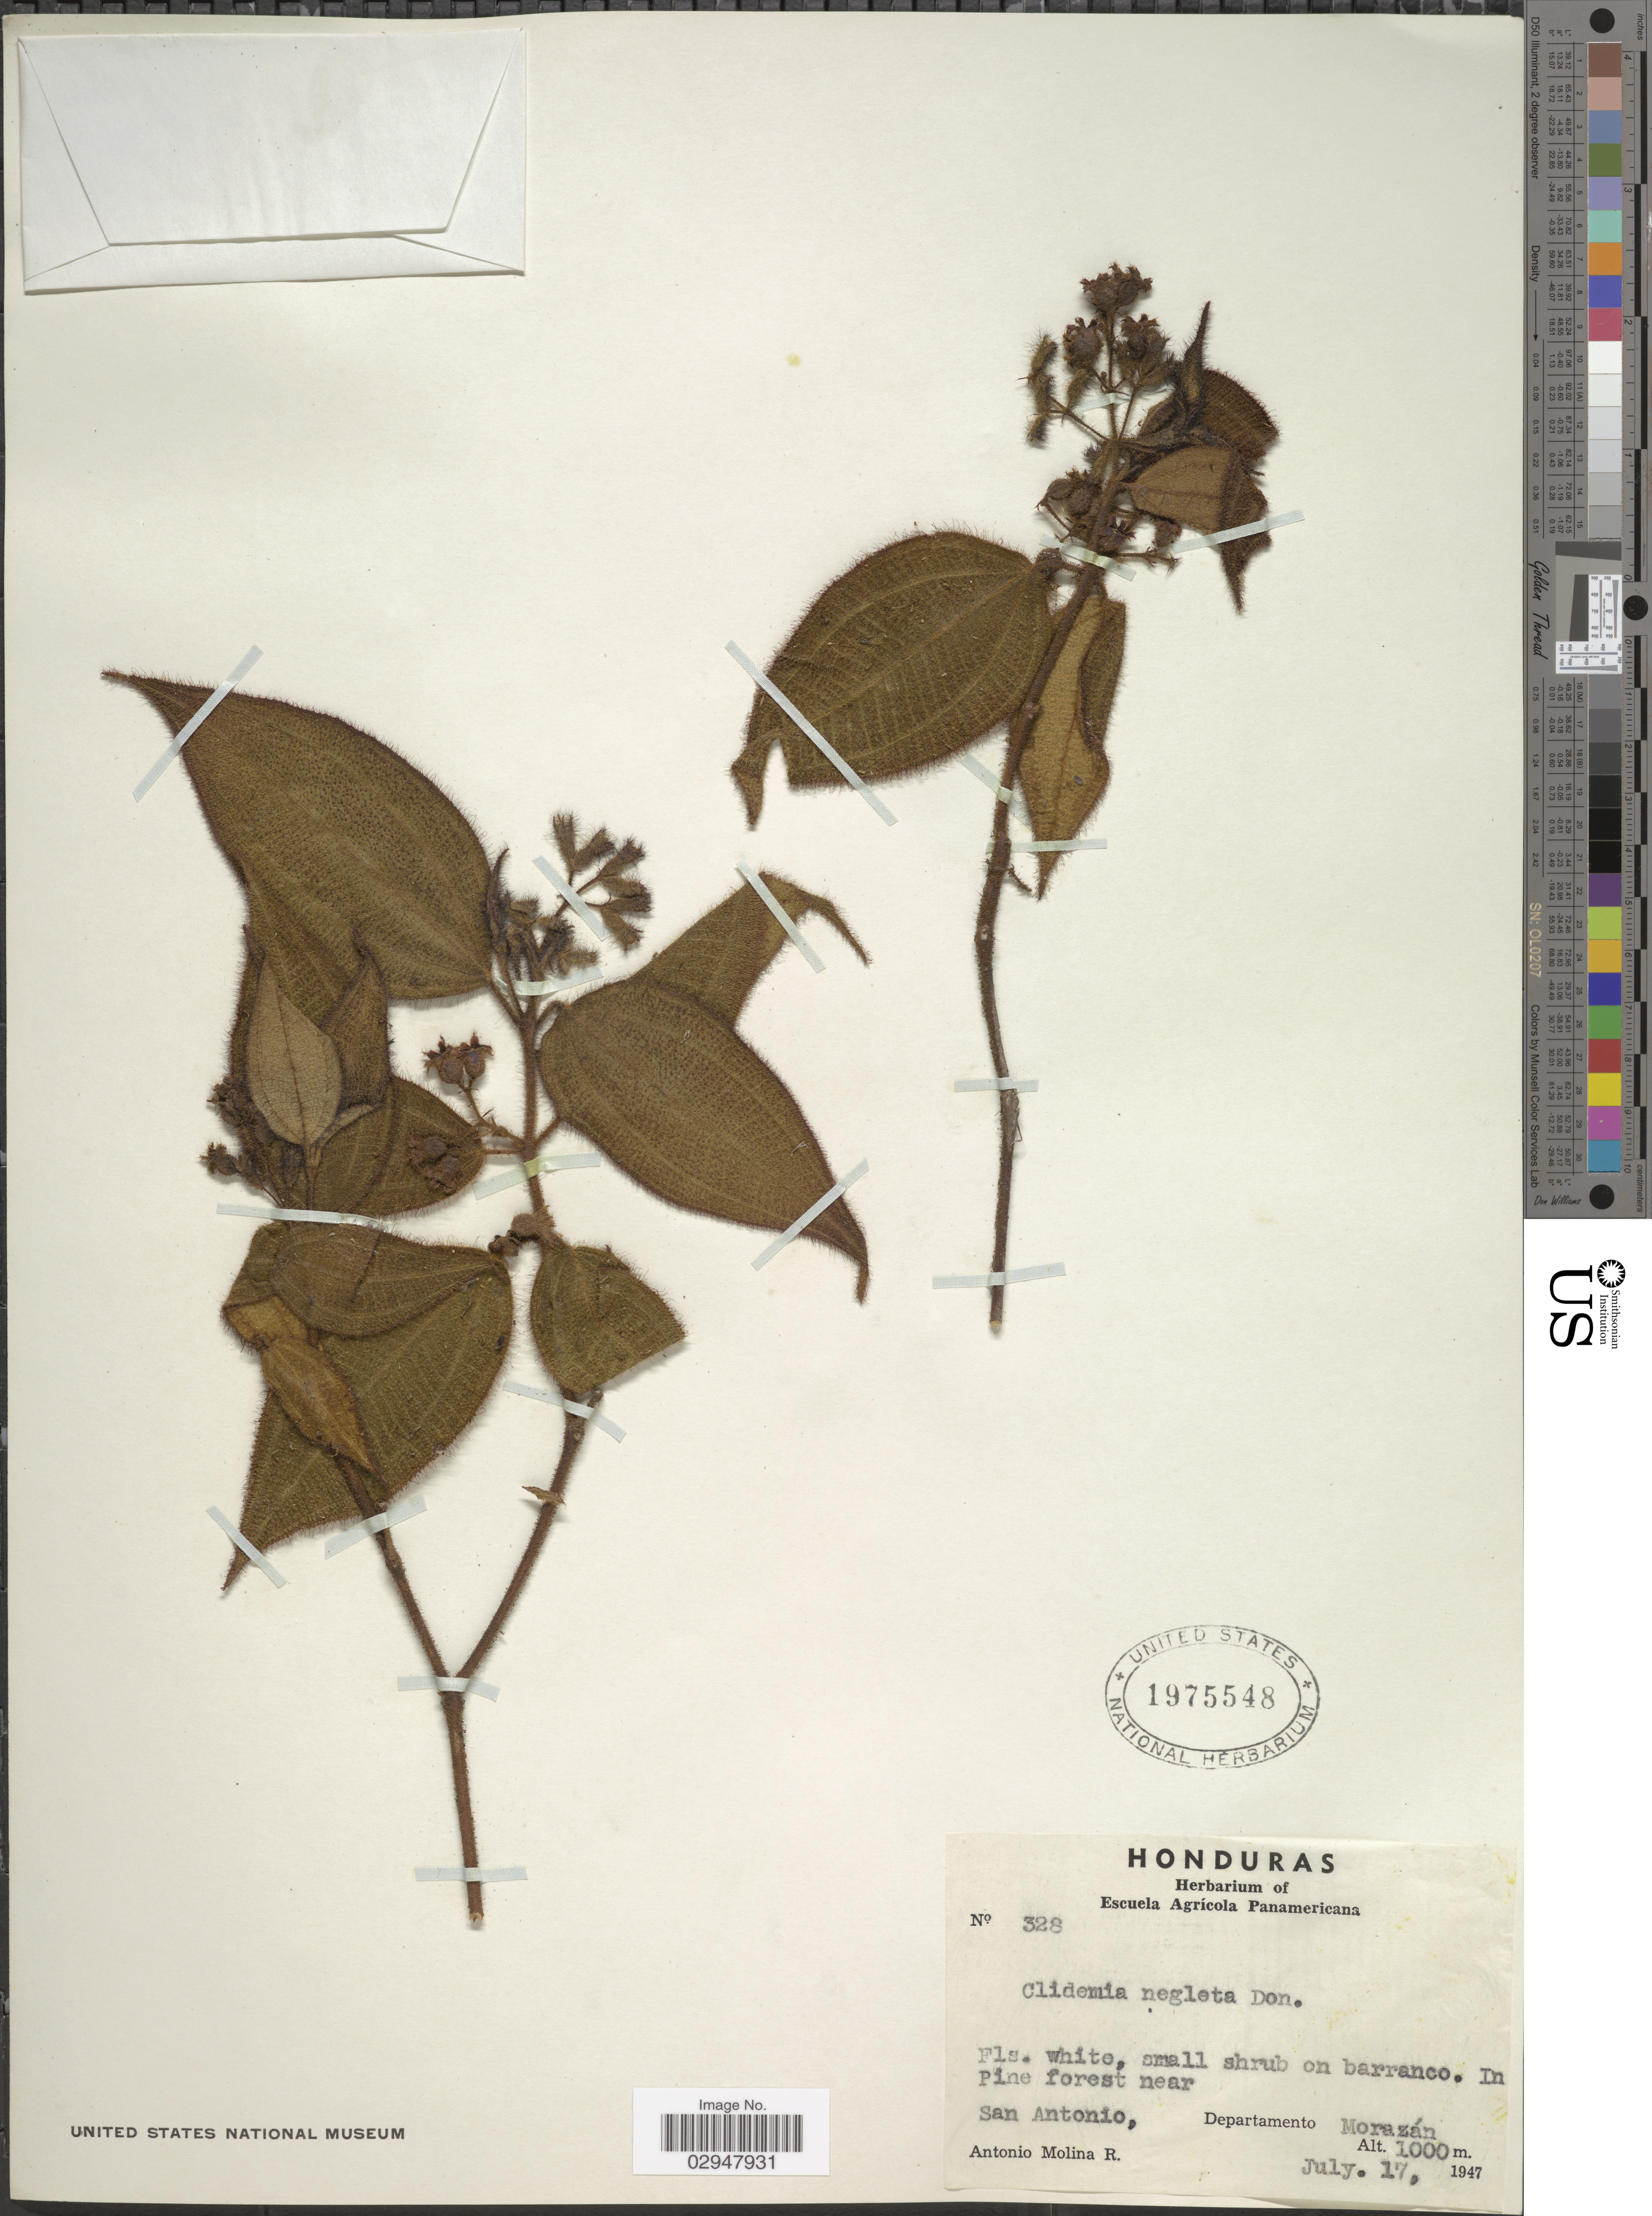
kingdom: Plantae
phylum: Tracheophyta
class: Magnoliopsida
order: Myrtales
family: Melastomataceae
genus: Clidemia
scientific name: Clidemia neglecta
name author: D. Don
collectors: A. Molina R.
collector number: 328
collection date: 1947-07-17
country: Honduras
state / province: Fco. Morazán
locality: San Antonio, Departamento Morazán.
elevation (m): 1000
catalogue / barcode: US 1975548